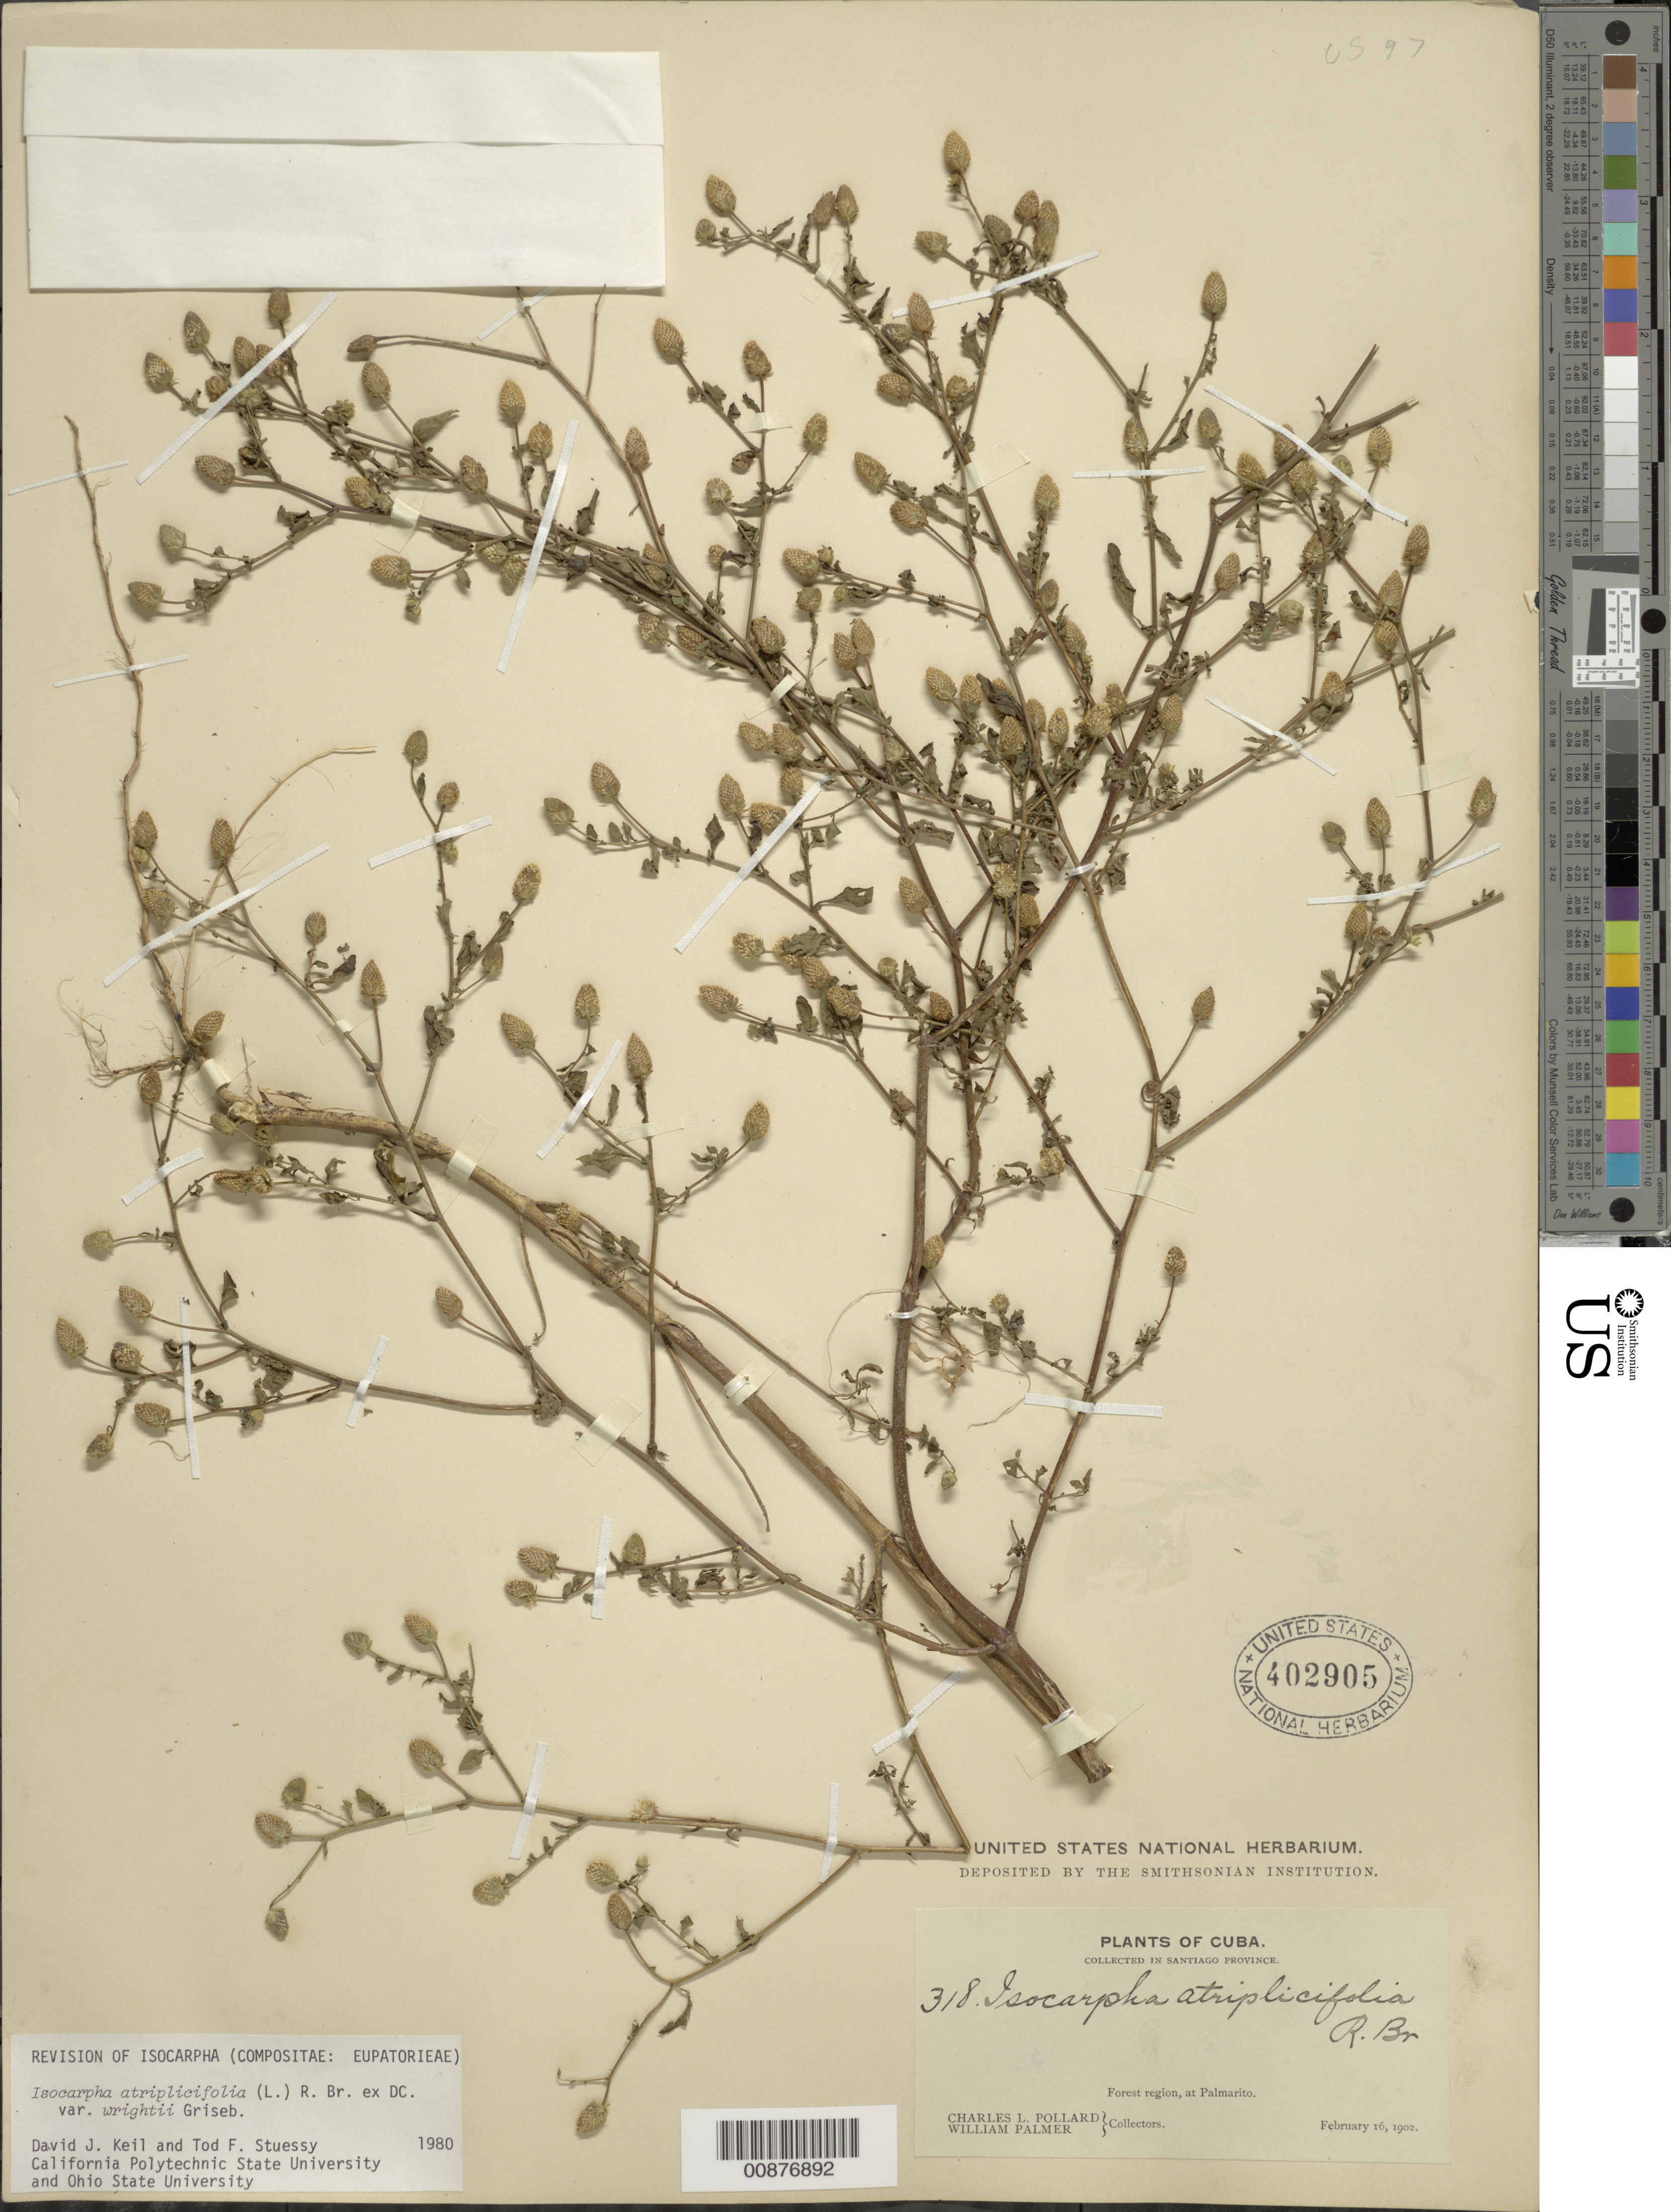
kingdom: Plantae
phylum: Tracheophyta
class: Magnoliopsida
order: Asterales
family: Asteraceae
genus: Isocarpha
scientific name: Isocarpha cubana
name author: S.F. Blake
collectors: C. L. Pollard & W. Palmer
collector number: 318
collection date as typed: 16 Feb 1902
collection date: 1902-02-16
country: Cuba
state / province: Las Villas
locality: Palmarito, forest region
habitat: Forest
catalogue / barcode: US 402905